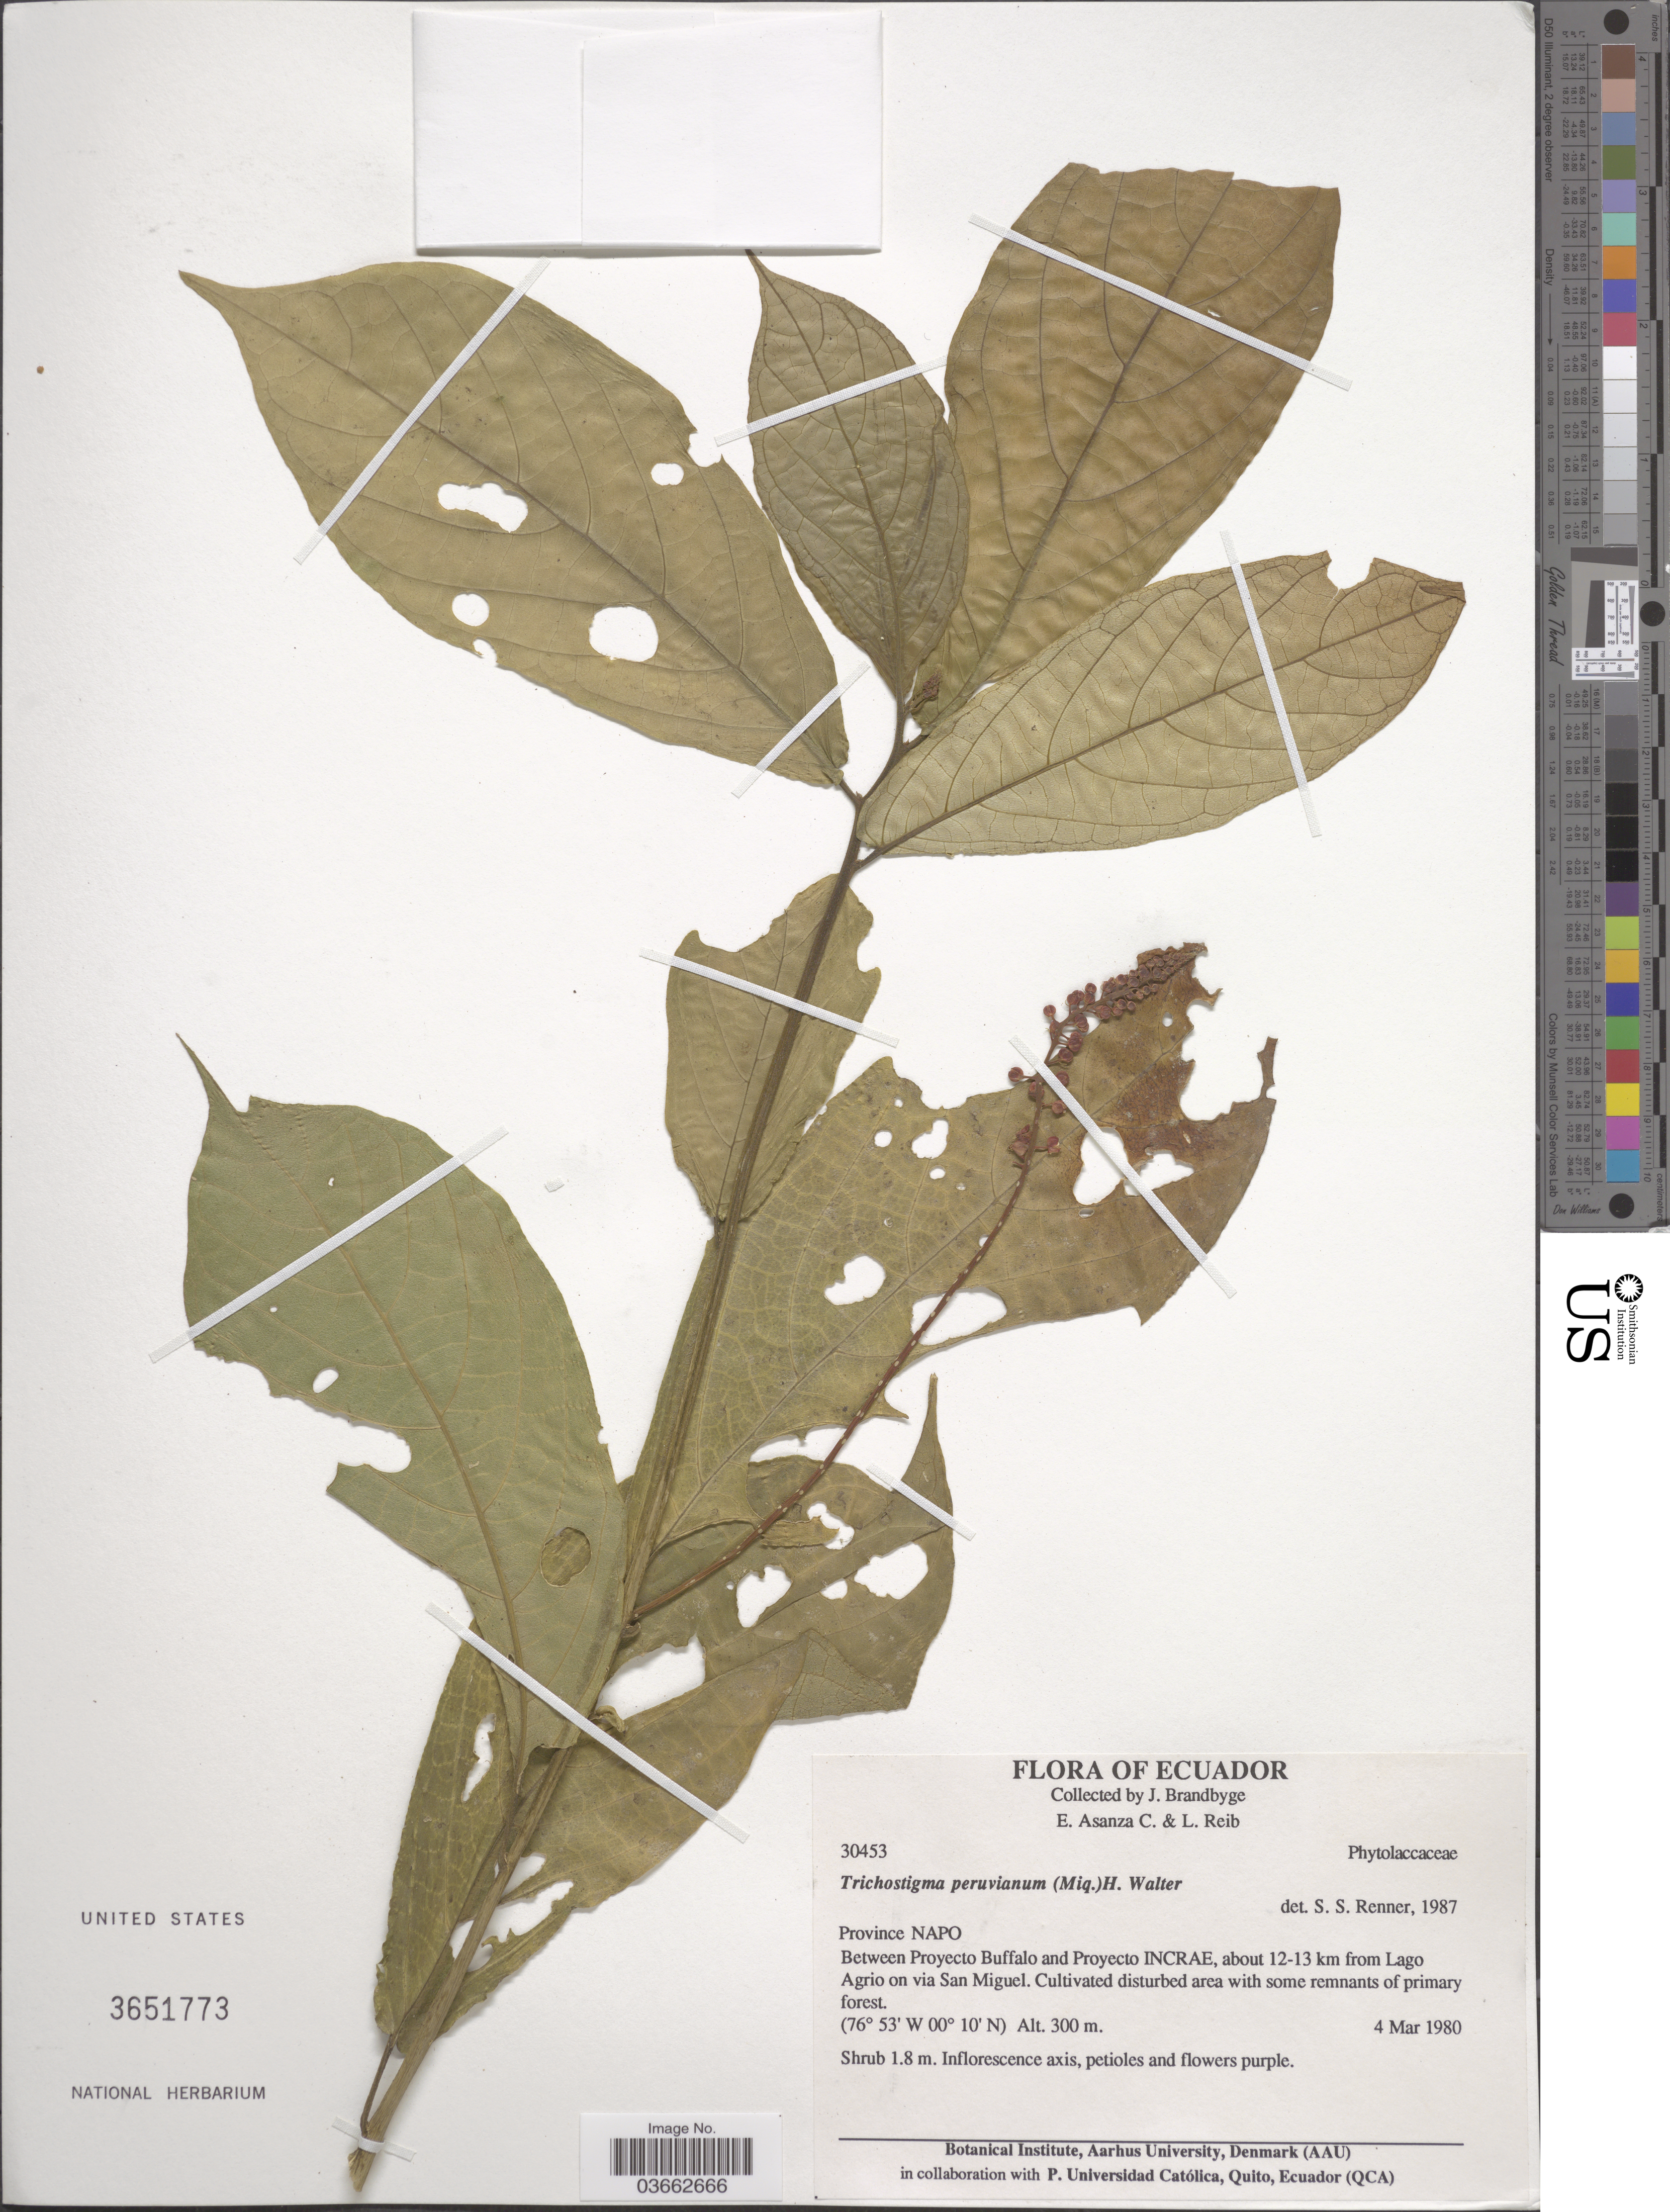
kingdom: Plantae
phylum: Tracheophyta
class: Magnoliopsida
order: Caryophyllales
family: Phytolaccaceae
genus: Trichostigma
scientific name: Trichostigma peruvianum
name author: (Moq.) H. Walter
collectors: J. Brandbyge, E. Asanza C. & L. Reib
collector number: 30453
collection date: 1980-03-04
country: Ecuador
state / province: Napo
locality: Between Proyecto Buffalo and Proyecto INCRAE, about 12-13 km from Lago Agrio on via San Miguel.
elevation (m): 300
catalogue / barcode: US 3651773